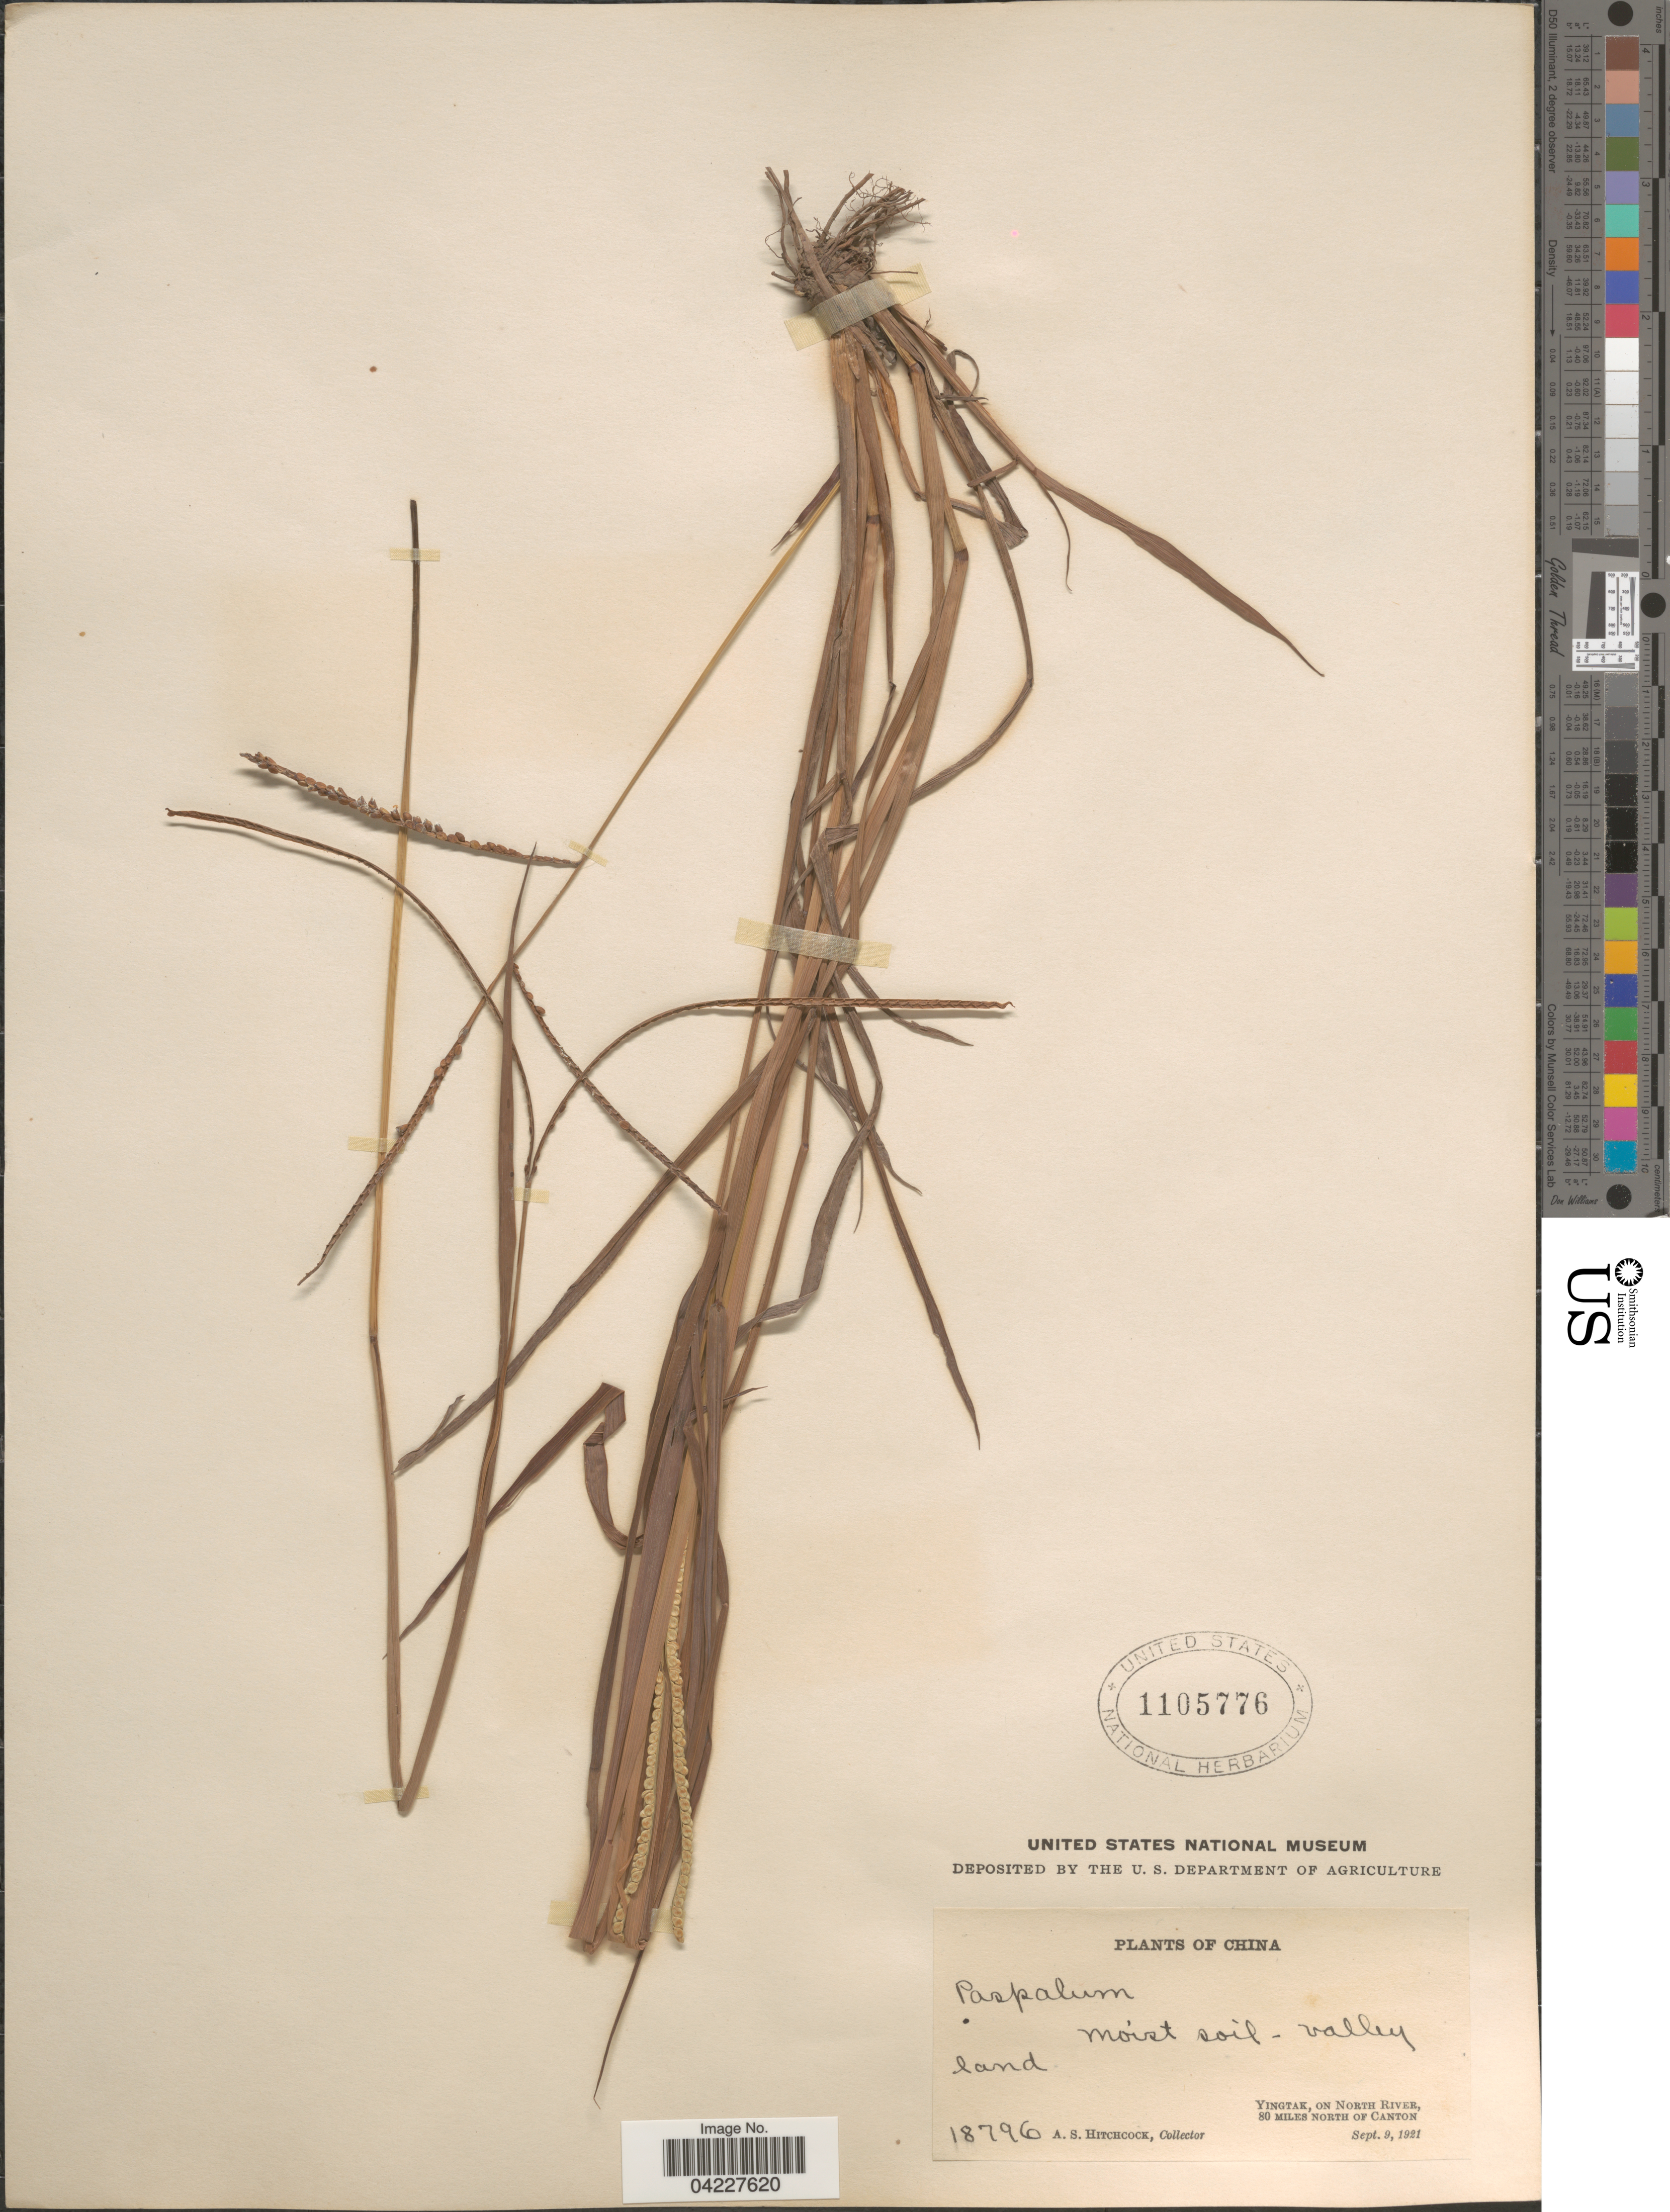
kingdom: Plantae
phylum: Tracheophyta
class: Liliopsida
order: Poales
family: Poaceae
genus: Paspalum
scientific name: Paspalum scrobiculatum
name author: L.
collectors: A. S. Hitchcock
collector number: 18796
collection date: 1921-09-09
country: China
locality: Moist soil - valley land. Yingtak, On North River, 80 Miles North Of Canton.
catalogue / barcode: US 1105776